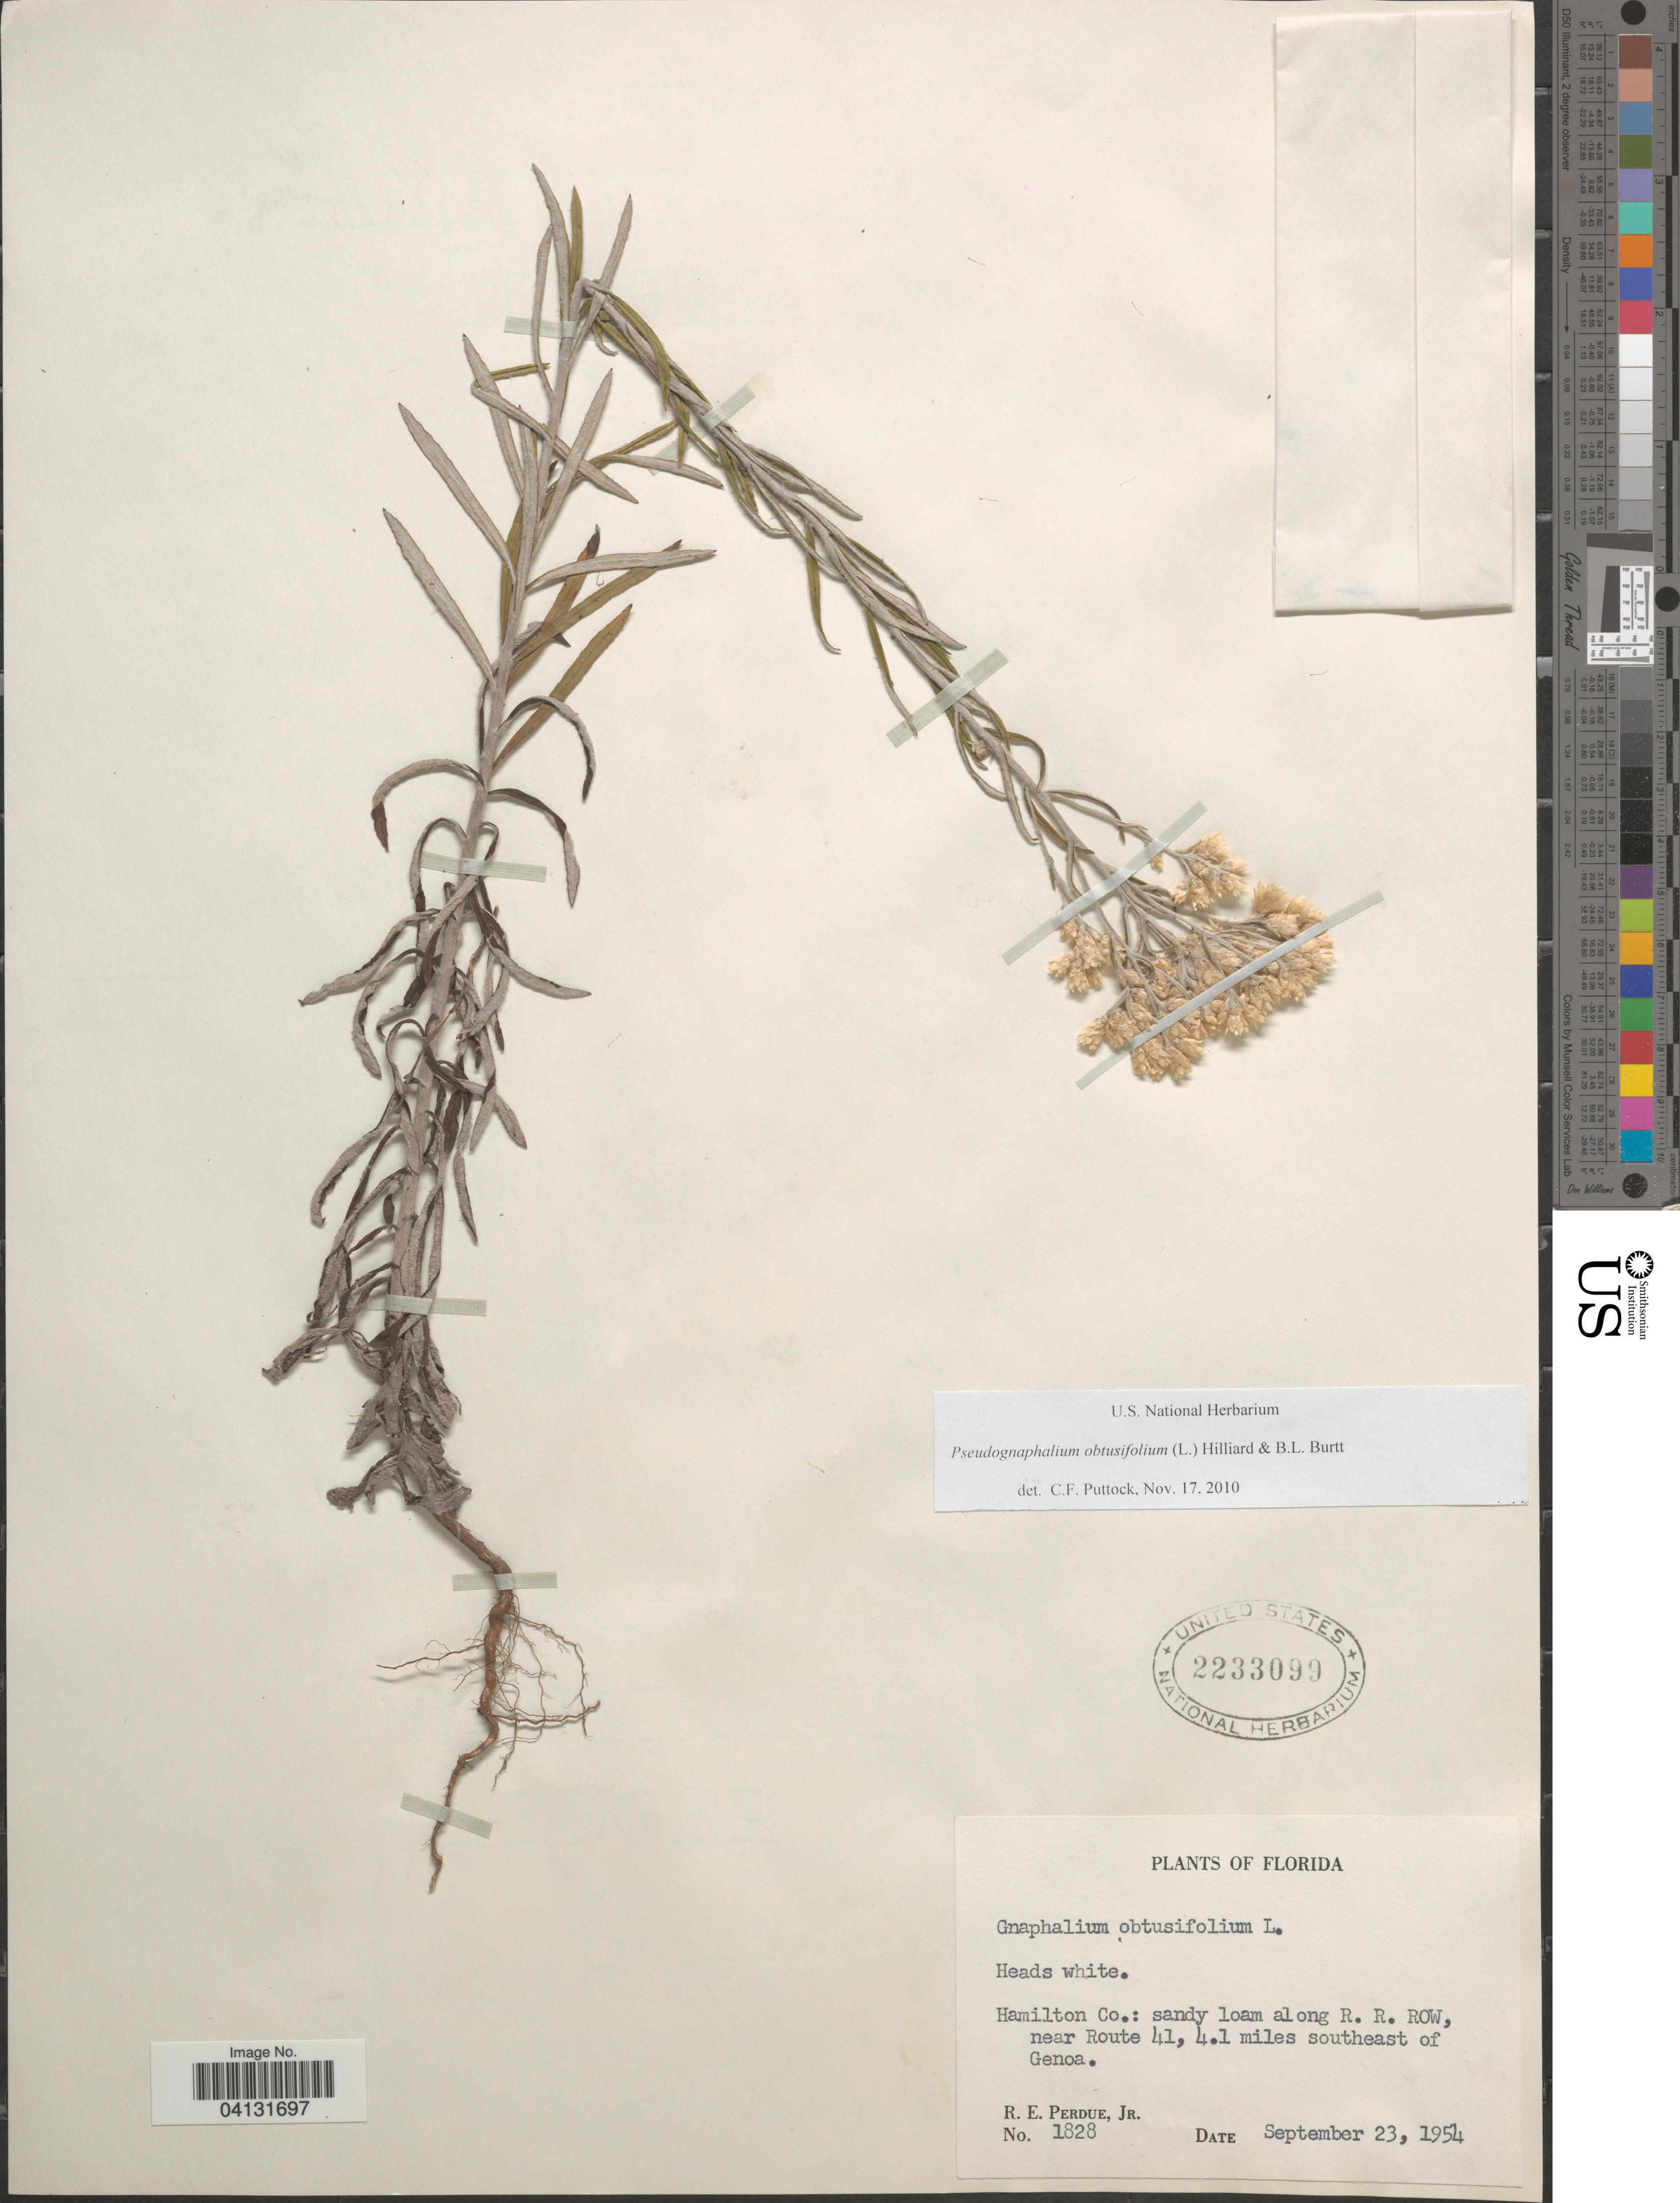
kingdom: Plantae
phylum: Tracheophyta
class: Magnoliopsida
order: Asterales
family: Asteraceae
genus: Pseudognaphalium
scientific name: Pseudognaphalium obtusifolium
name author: (L.) Hilliard & B.L. Burtt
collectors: R. E. Perdue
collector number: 1828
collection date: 1954-09-23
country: United States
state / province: Florida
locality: Hamilton Co.: sandy loam along R. R. ROW, near Route 41, 4.1 miles southeast of Genoa.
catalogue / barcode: US 2233099